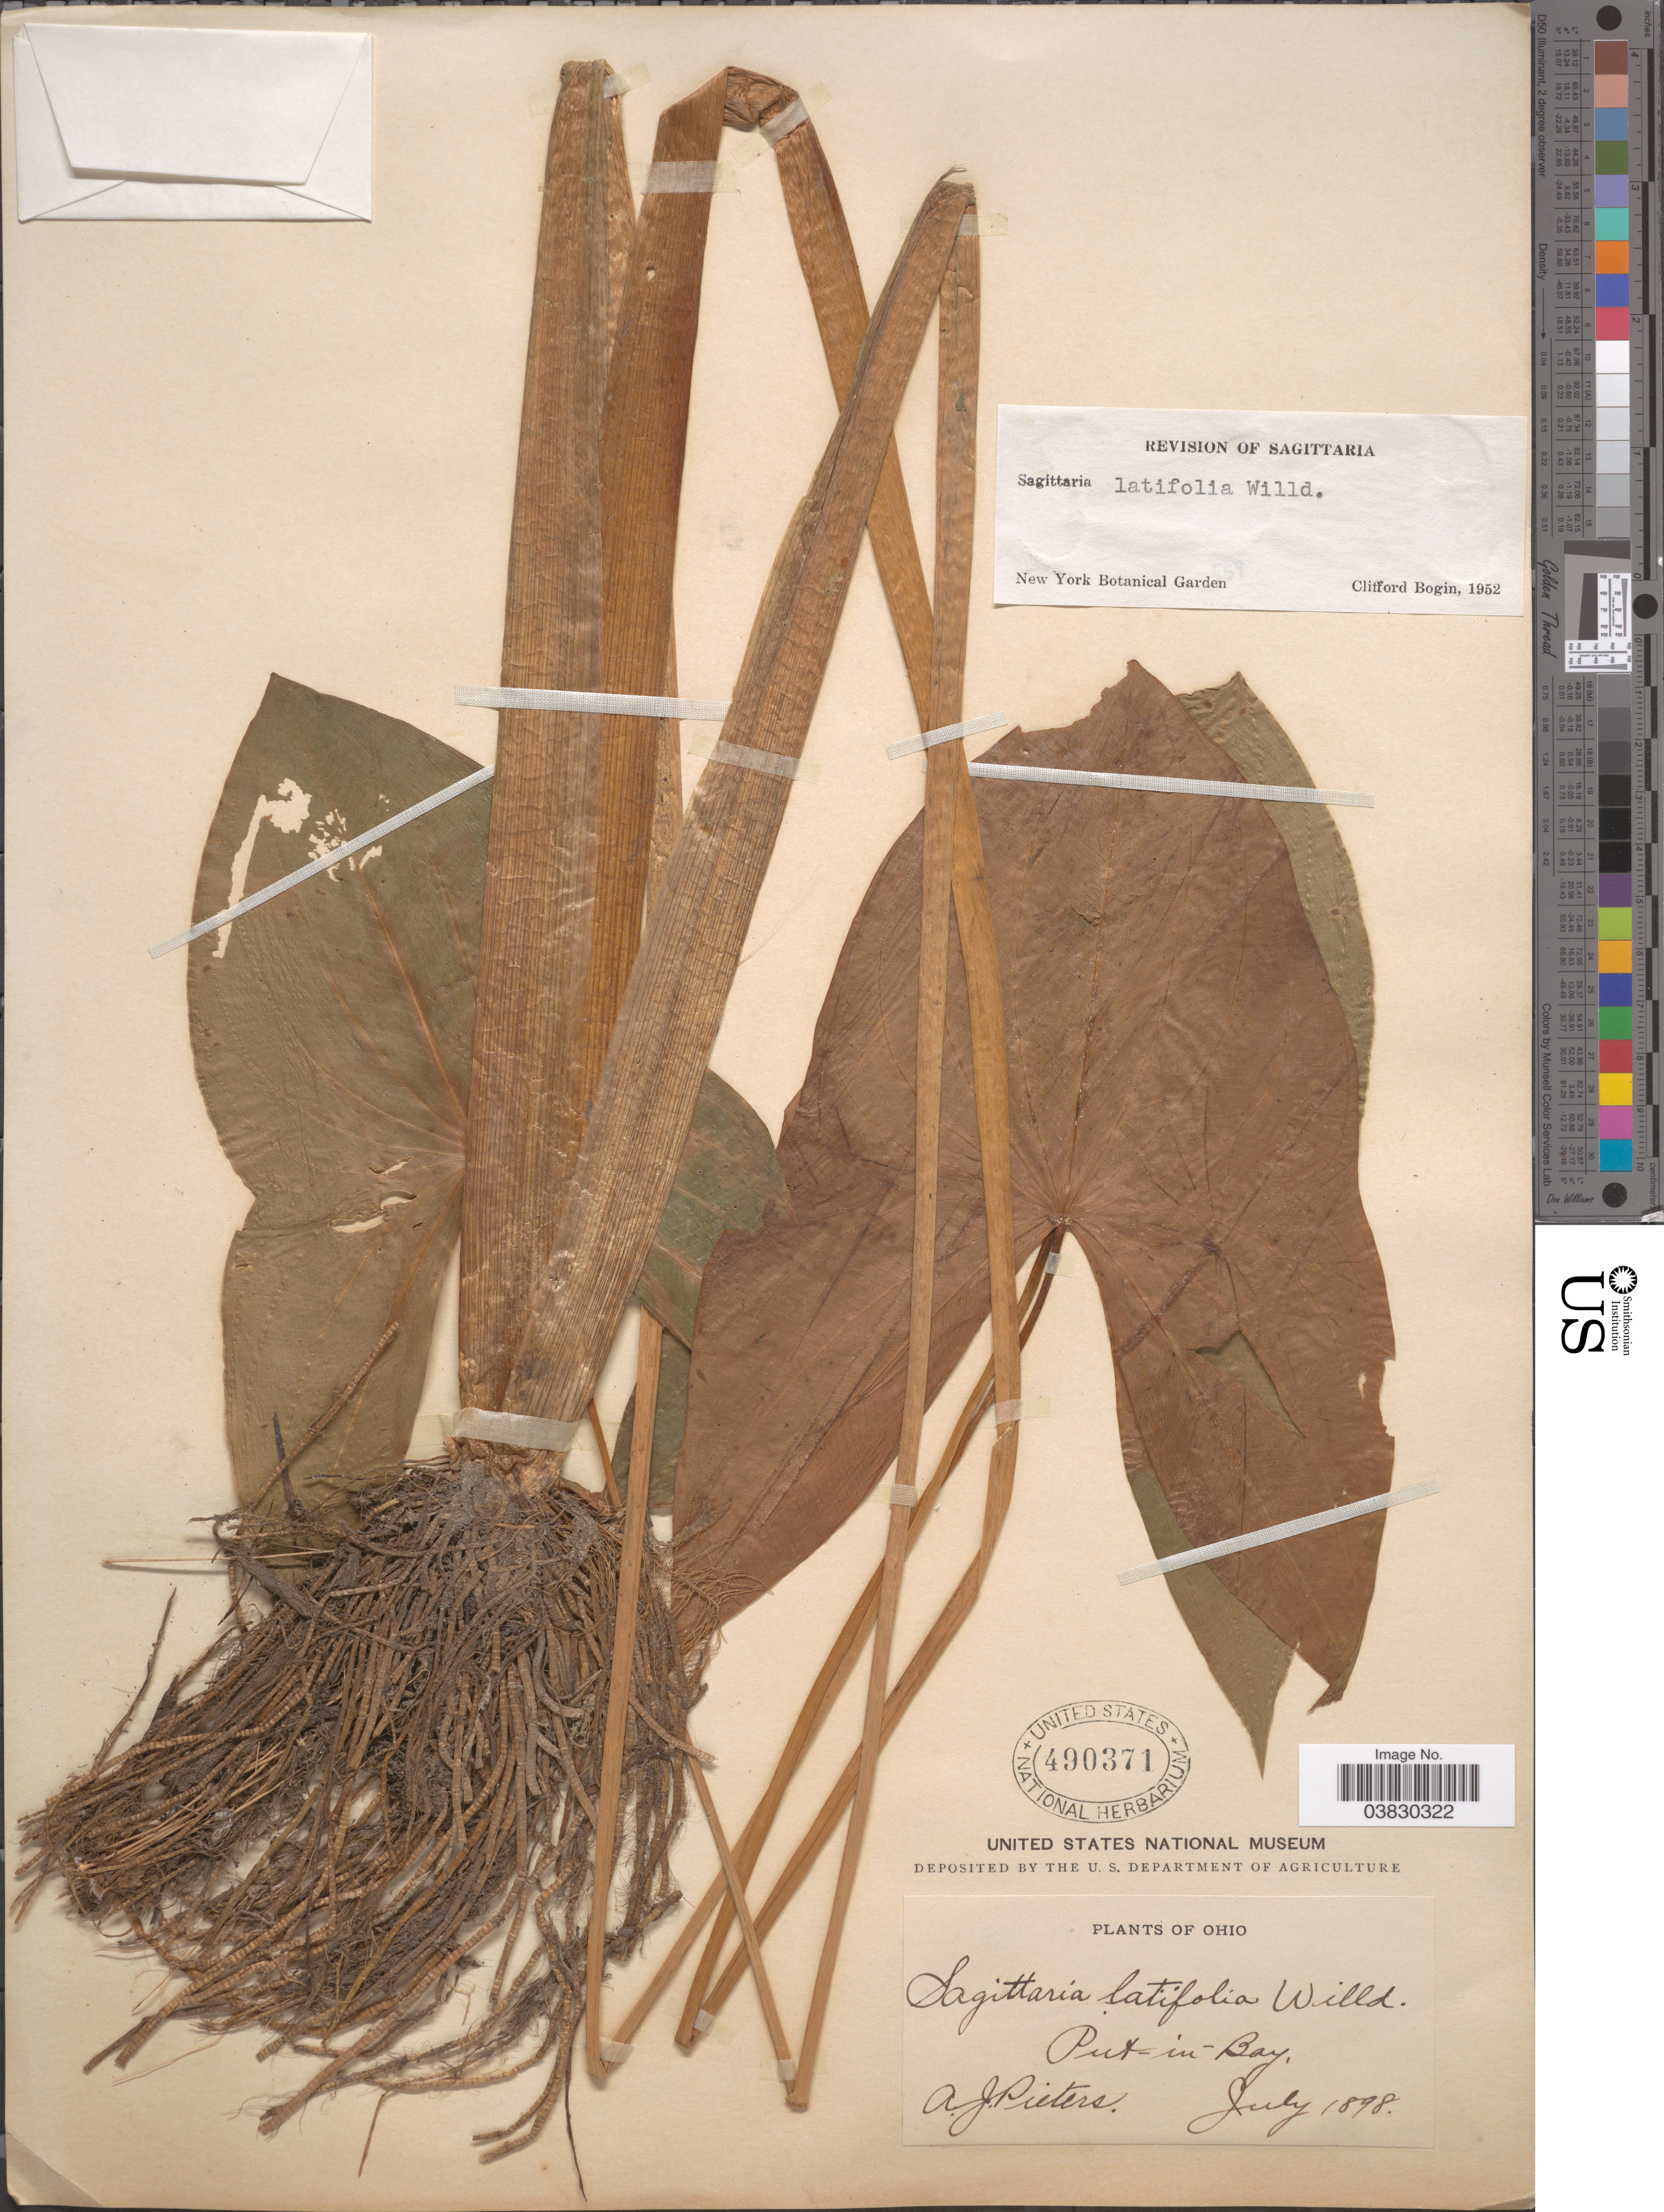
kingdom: Plantae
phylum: Tracheophyta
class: Liliopsida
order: Alismatales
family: Alismataceae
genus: Sagittaria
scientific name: Sagittaria latifolia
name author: Willd.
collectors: A. Pieters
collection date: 1898-07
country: United States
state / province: Ohio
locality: Put-in-Bay.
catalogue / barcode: US 490371